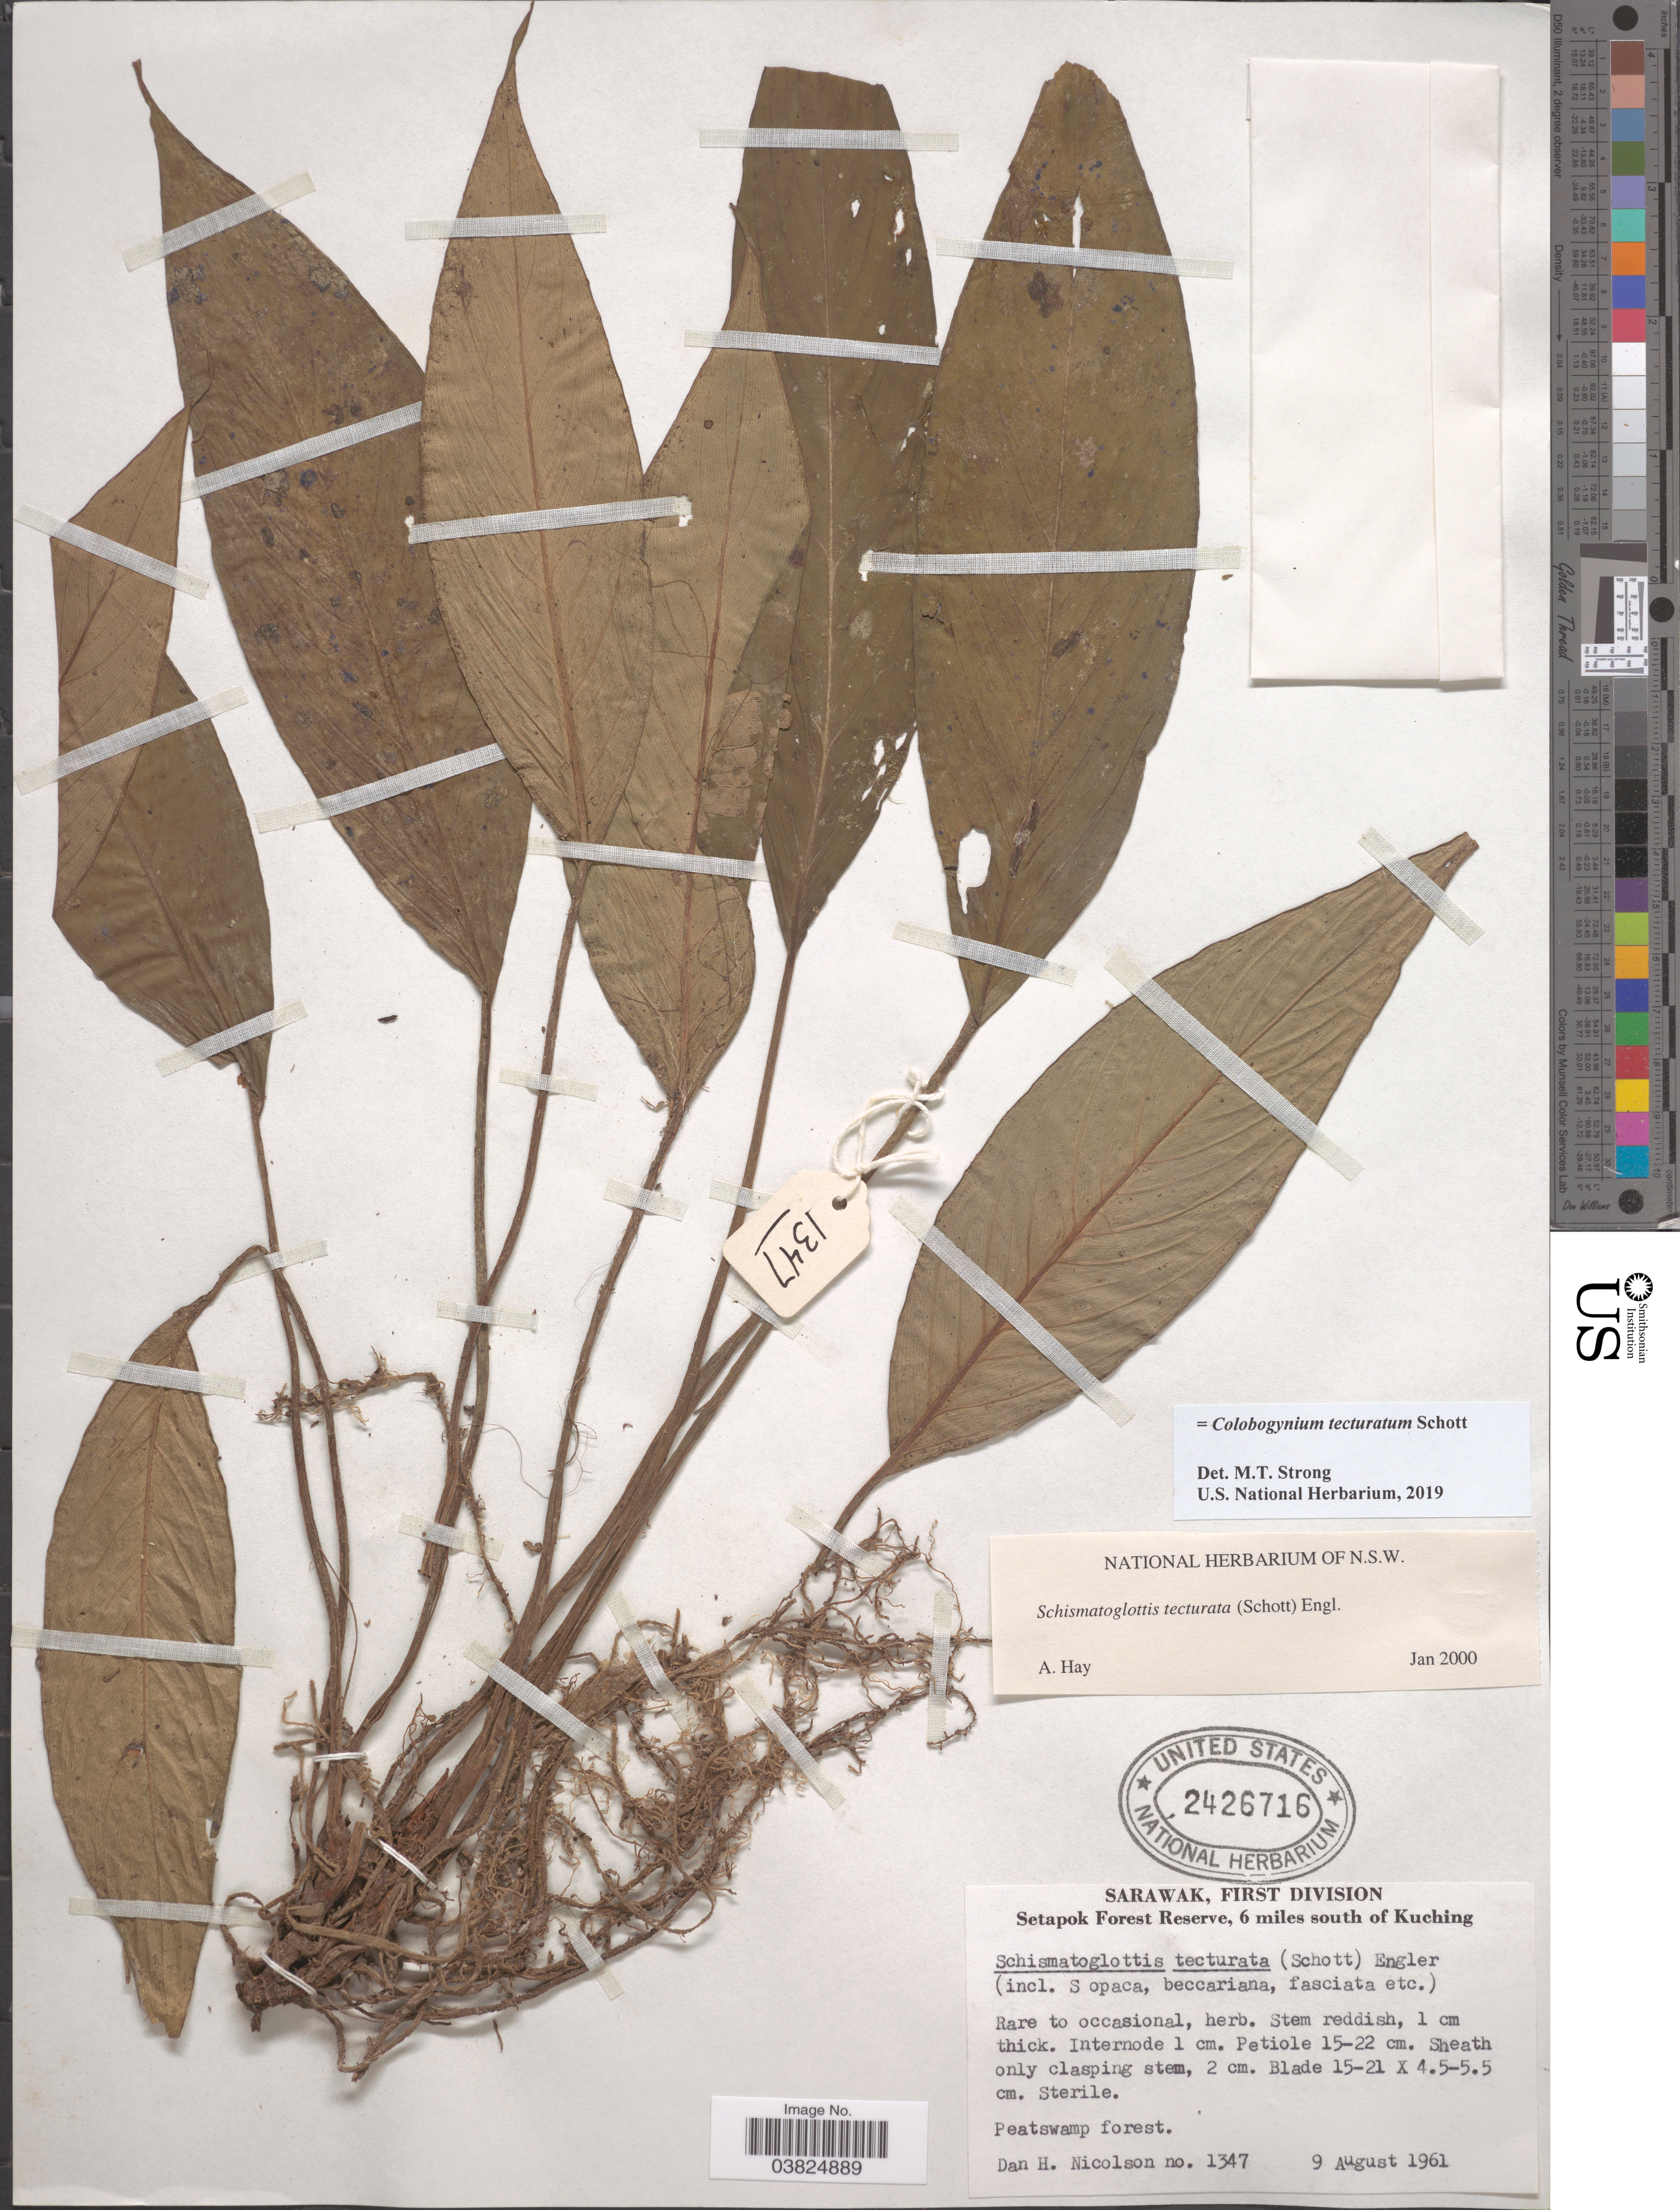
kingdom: Plantae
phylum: Tracheophyta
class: Liliopsida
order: Alismatales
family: Araceae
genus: Colobogynium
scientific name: Colobogynium tecturatum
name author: Schott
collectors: D. H. Nicolson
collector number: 1347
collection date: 1961-08-09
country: Malaysia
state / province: Sarawak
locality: First Division. Setapok Forest Reserve, 6 miles south of Kuching.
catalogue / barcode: US 2426716